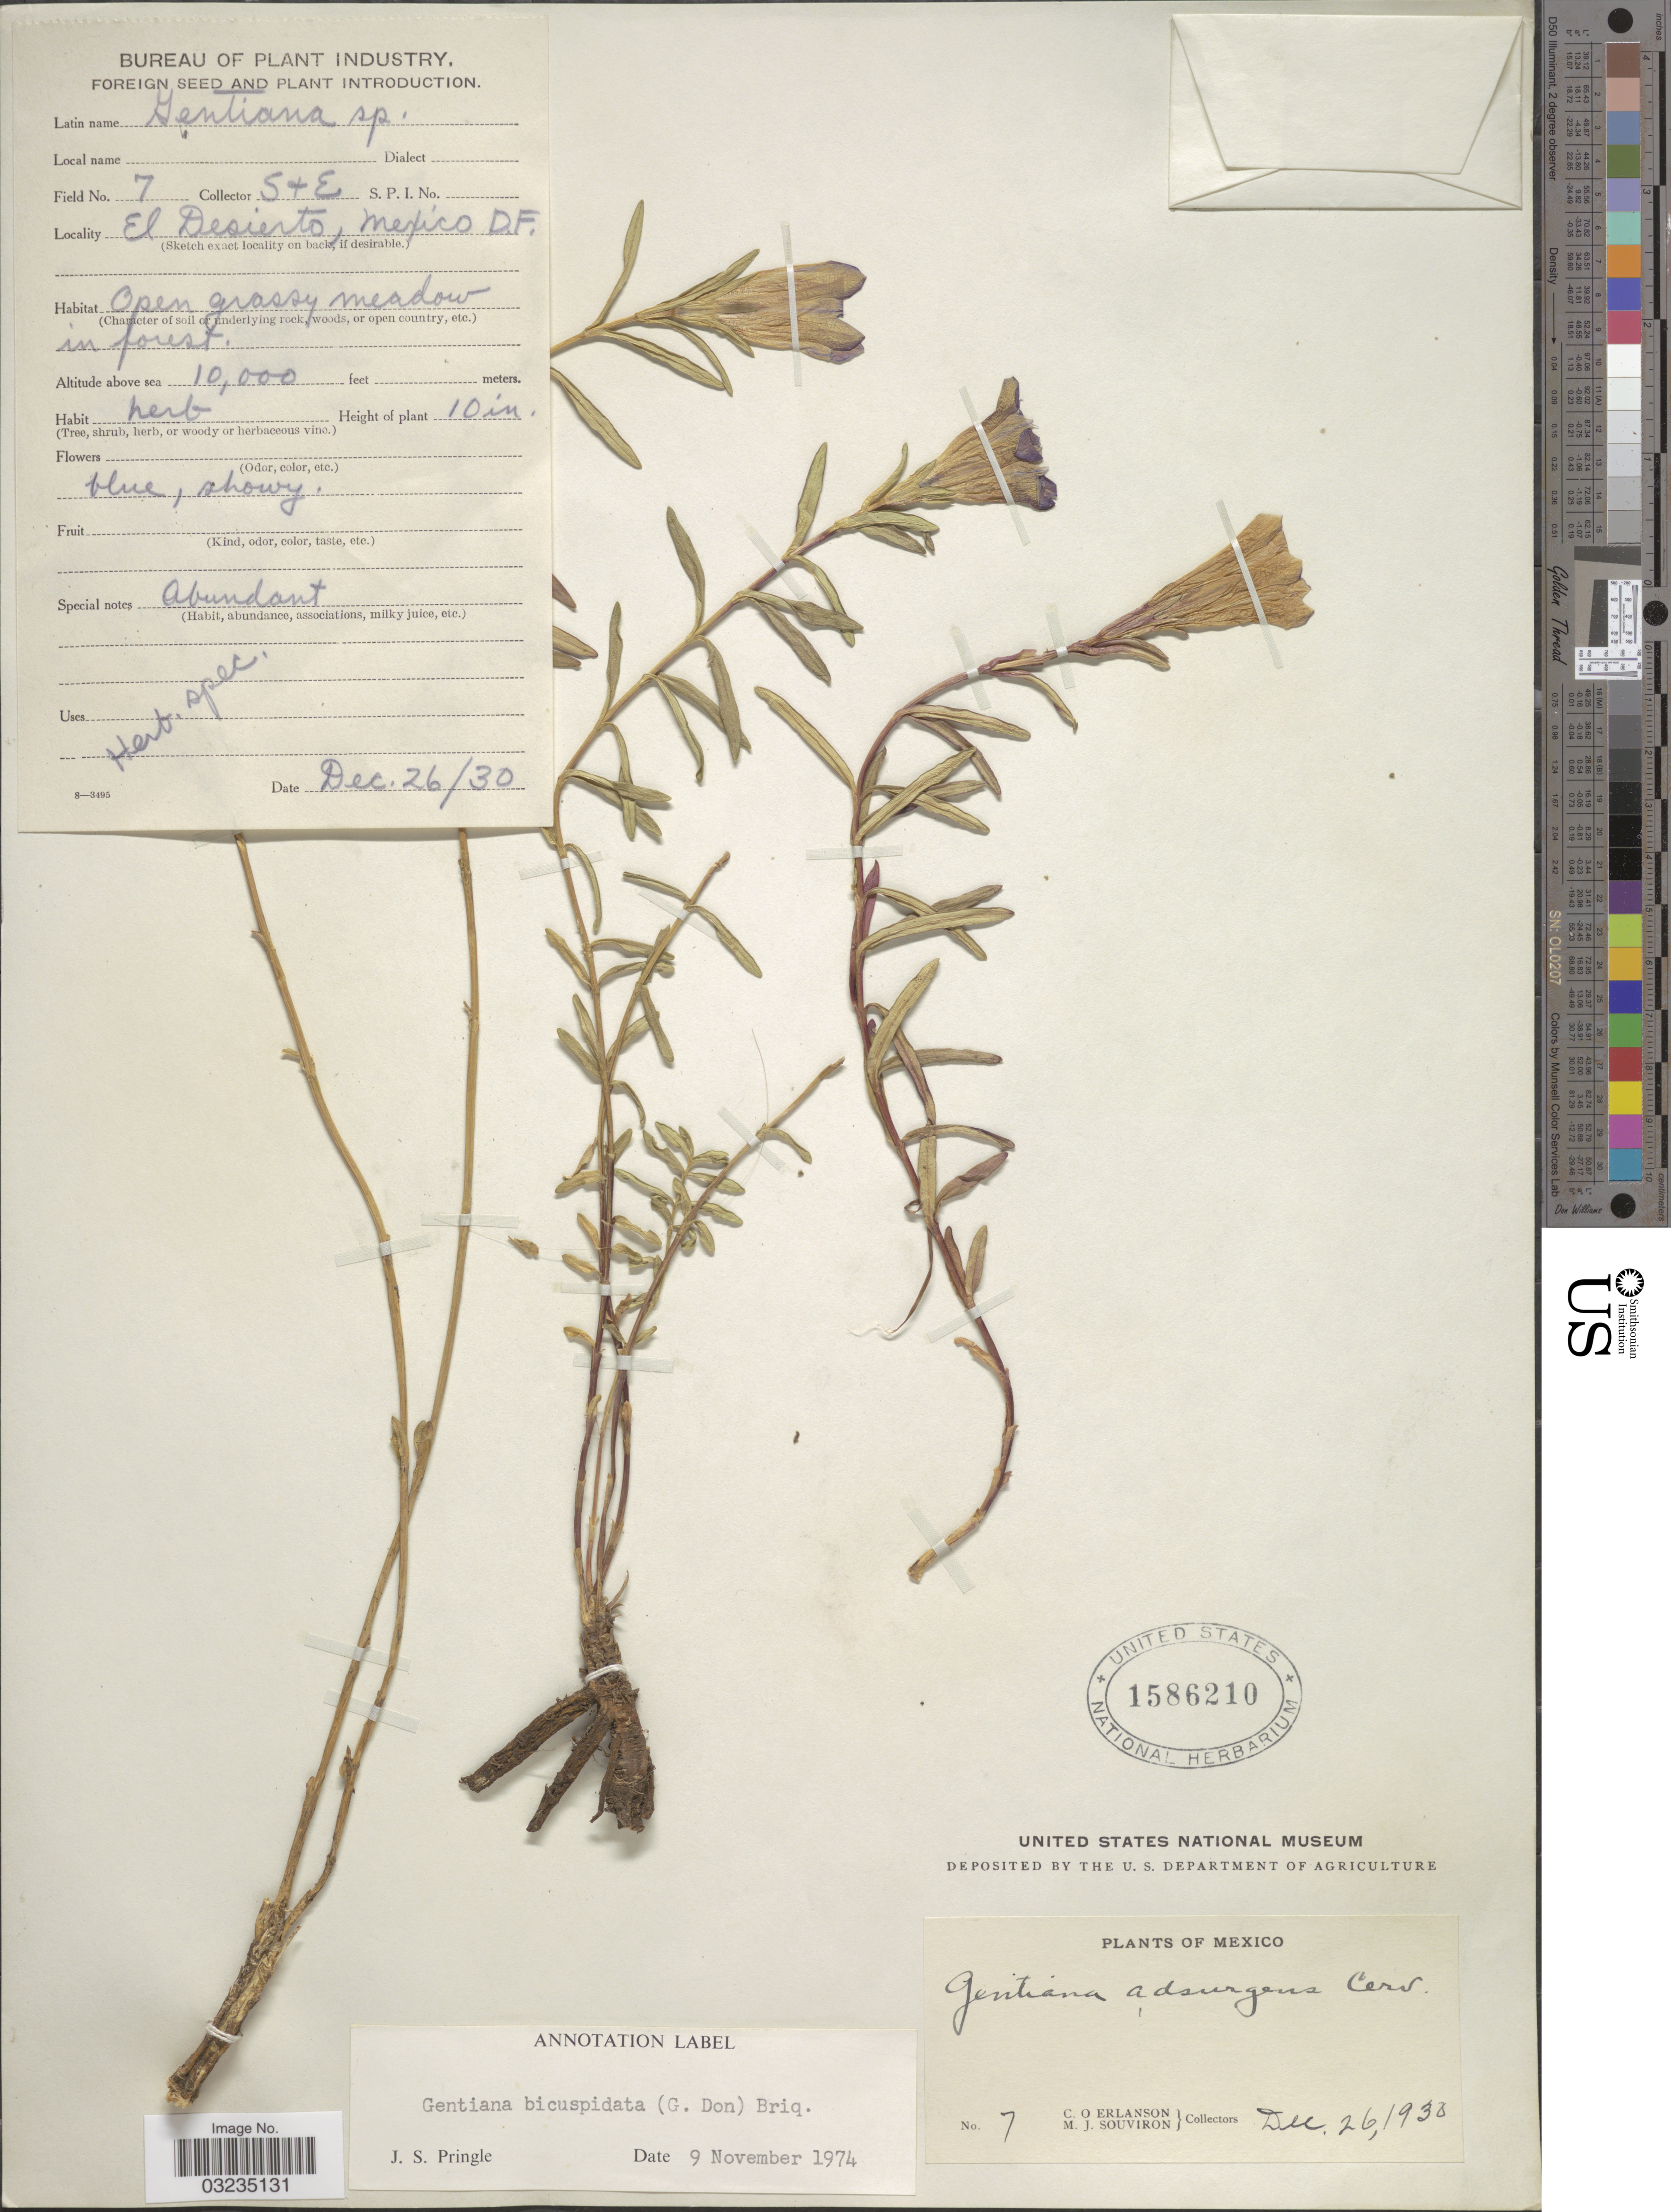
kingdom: Plantae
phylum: Tracheophyta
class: Magnoliopsida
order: Gentianales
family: Gentianaceae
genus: Gentiana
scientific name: Gentiana bicuspidata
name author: (G. Don) Briq.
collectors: C. O. Erlanson & M. J. Souviron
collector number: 7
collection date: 1930-12-26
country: Mexico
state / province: Distrito Federal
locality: El Desierto.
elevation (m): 3048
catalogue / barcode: US 1586210